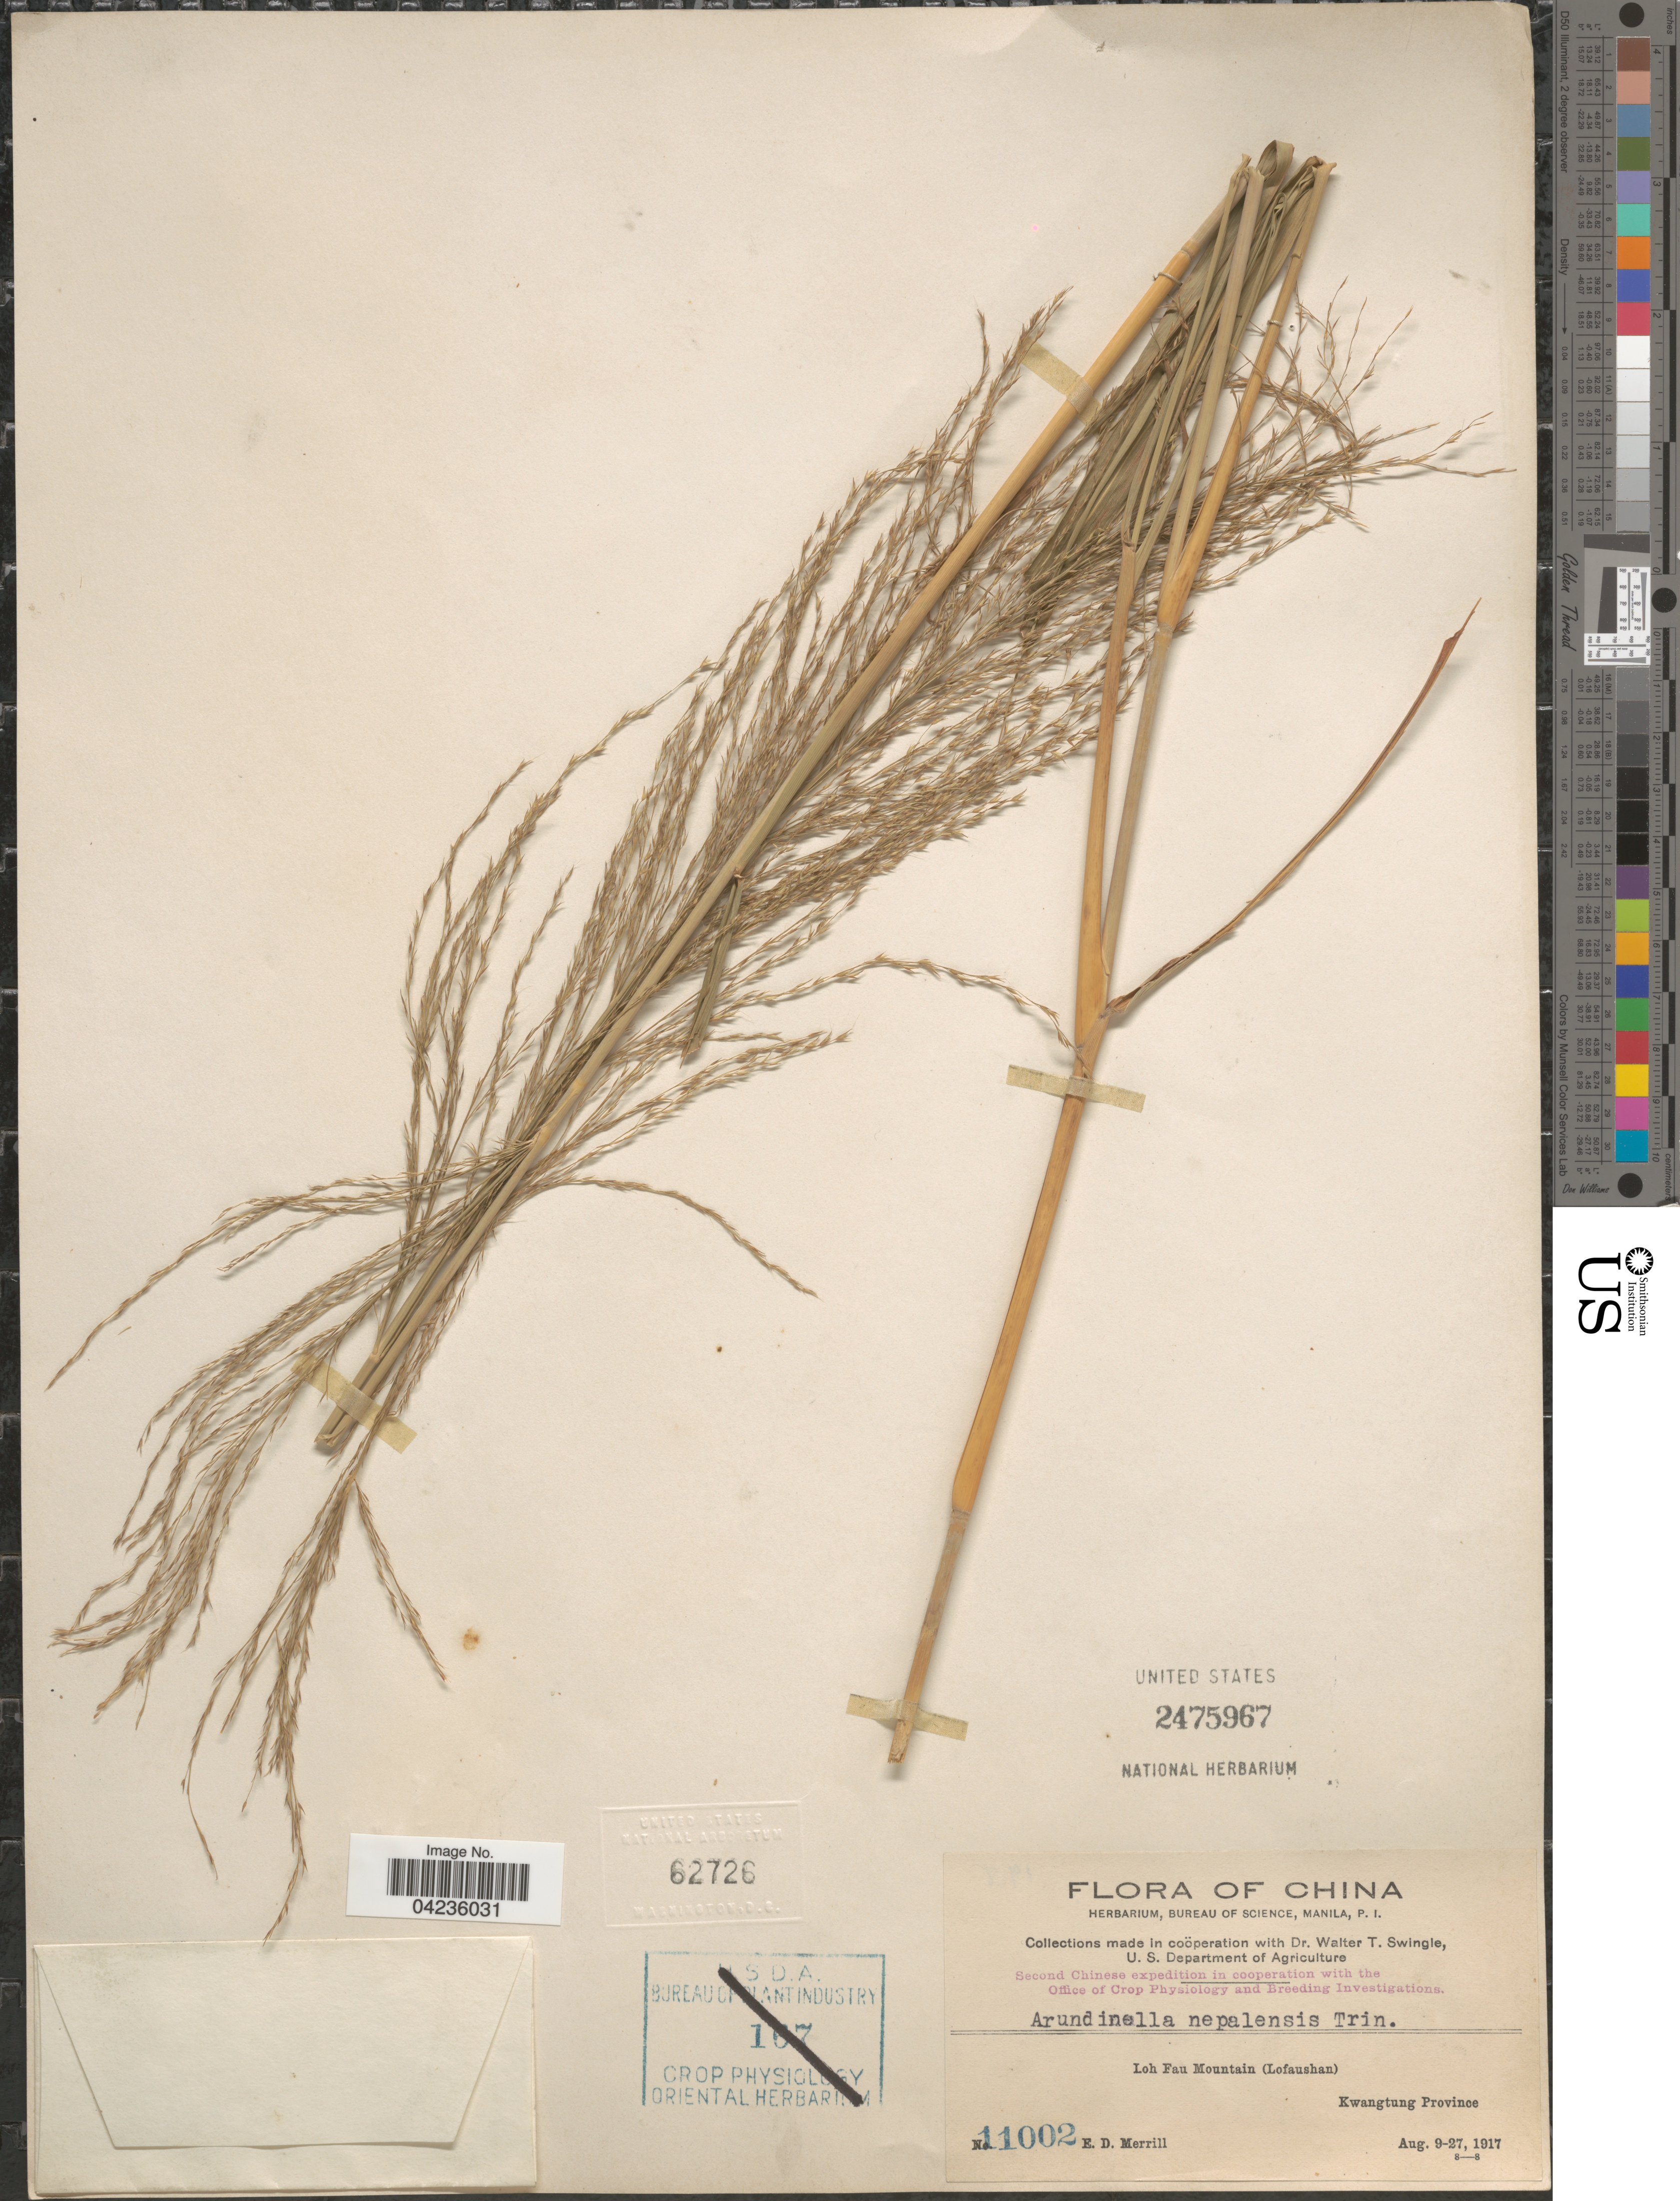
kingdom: Plantae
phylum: Tracheophyta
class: Liliopsida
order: Poales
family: Poaceae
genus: Arundinella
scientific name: Arundinella nepalensis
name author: Trin.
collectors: E. D. Merrill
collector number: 11002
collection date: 1917-08-09/1917-08-27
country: China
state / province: Guangdong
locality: Second Chinese expedition. Loh Fau Mountain (Lofaushan). Kwangtung Province.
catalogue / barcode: US 2475967